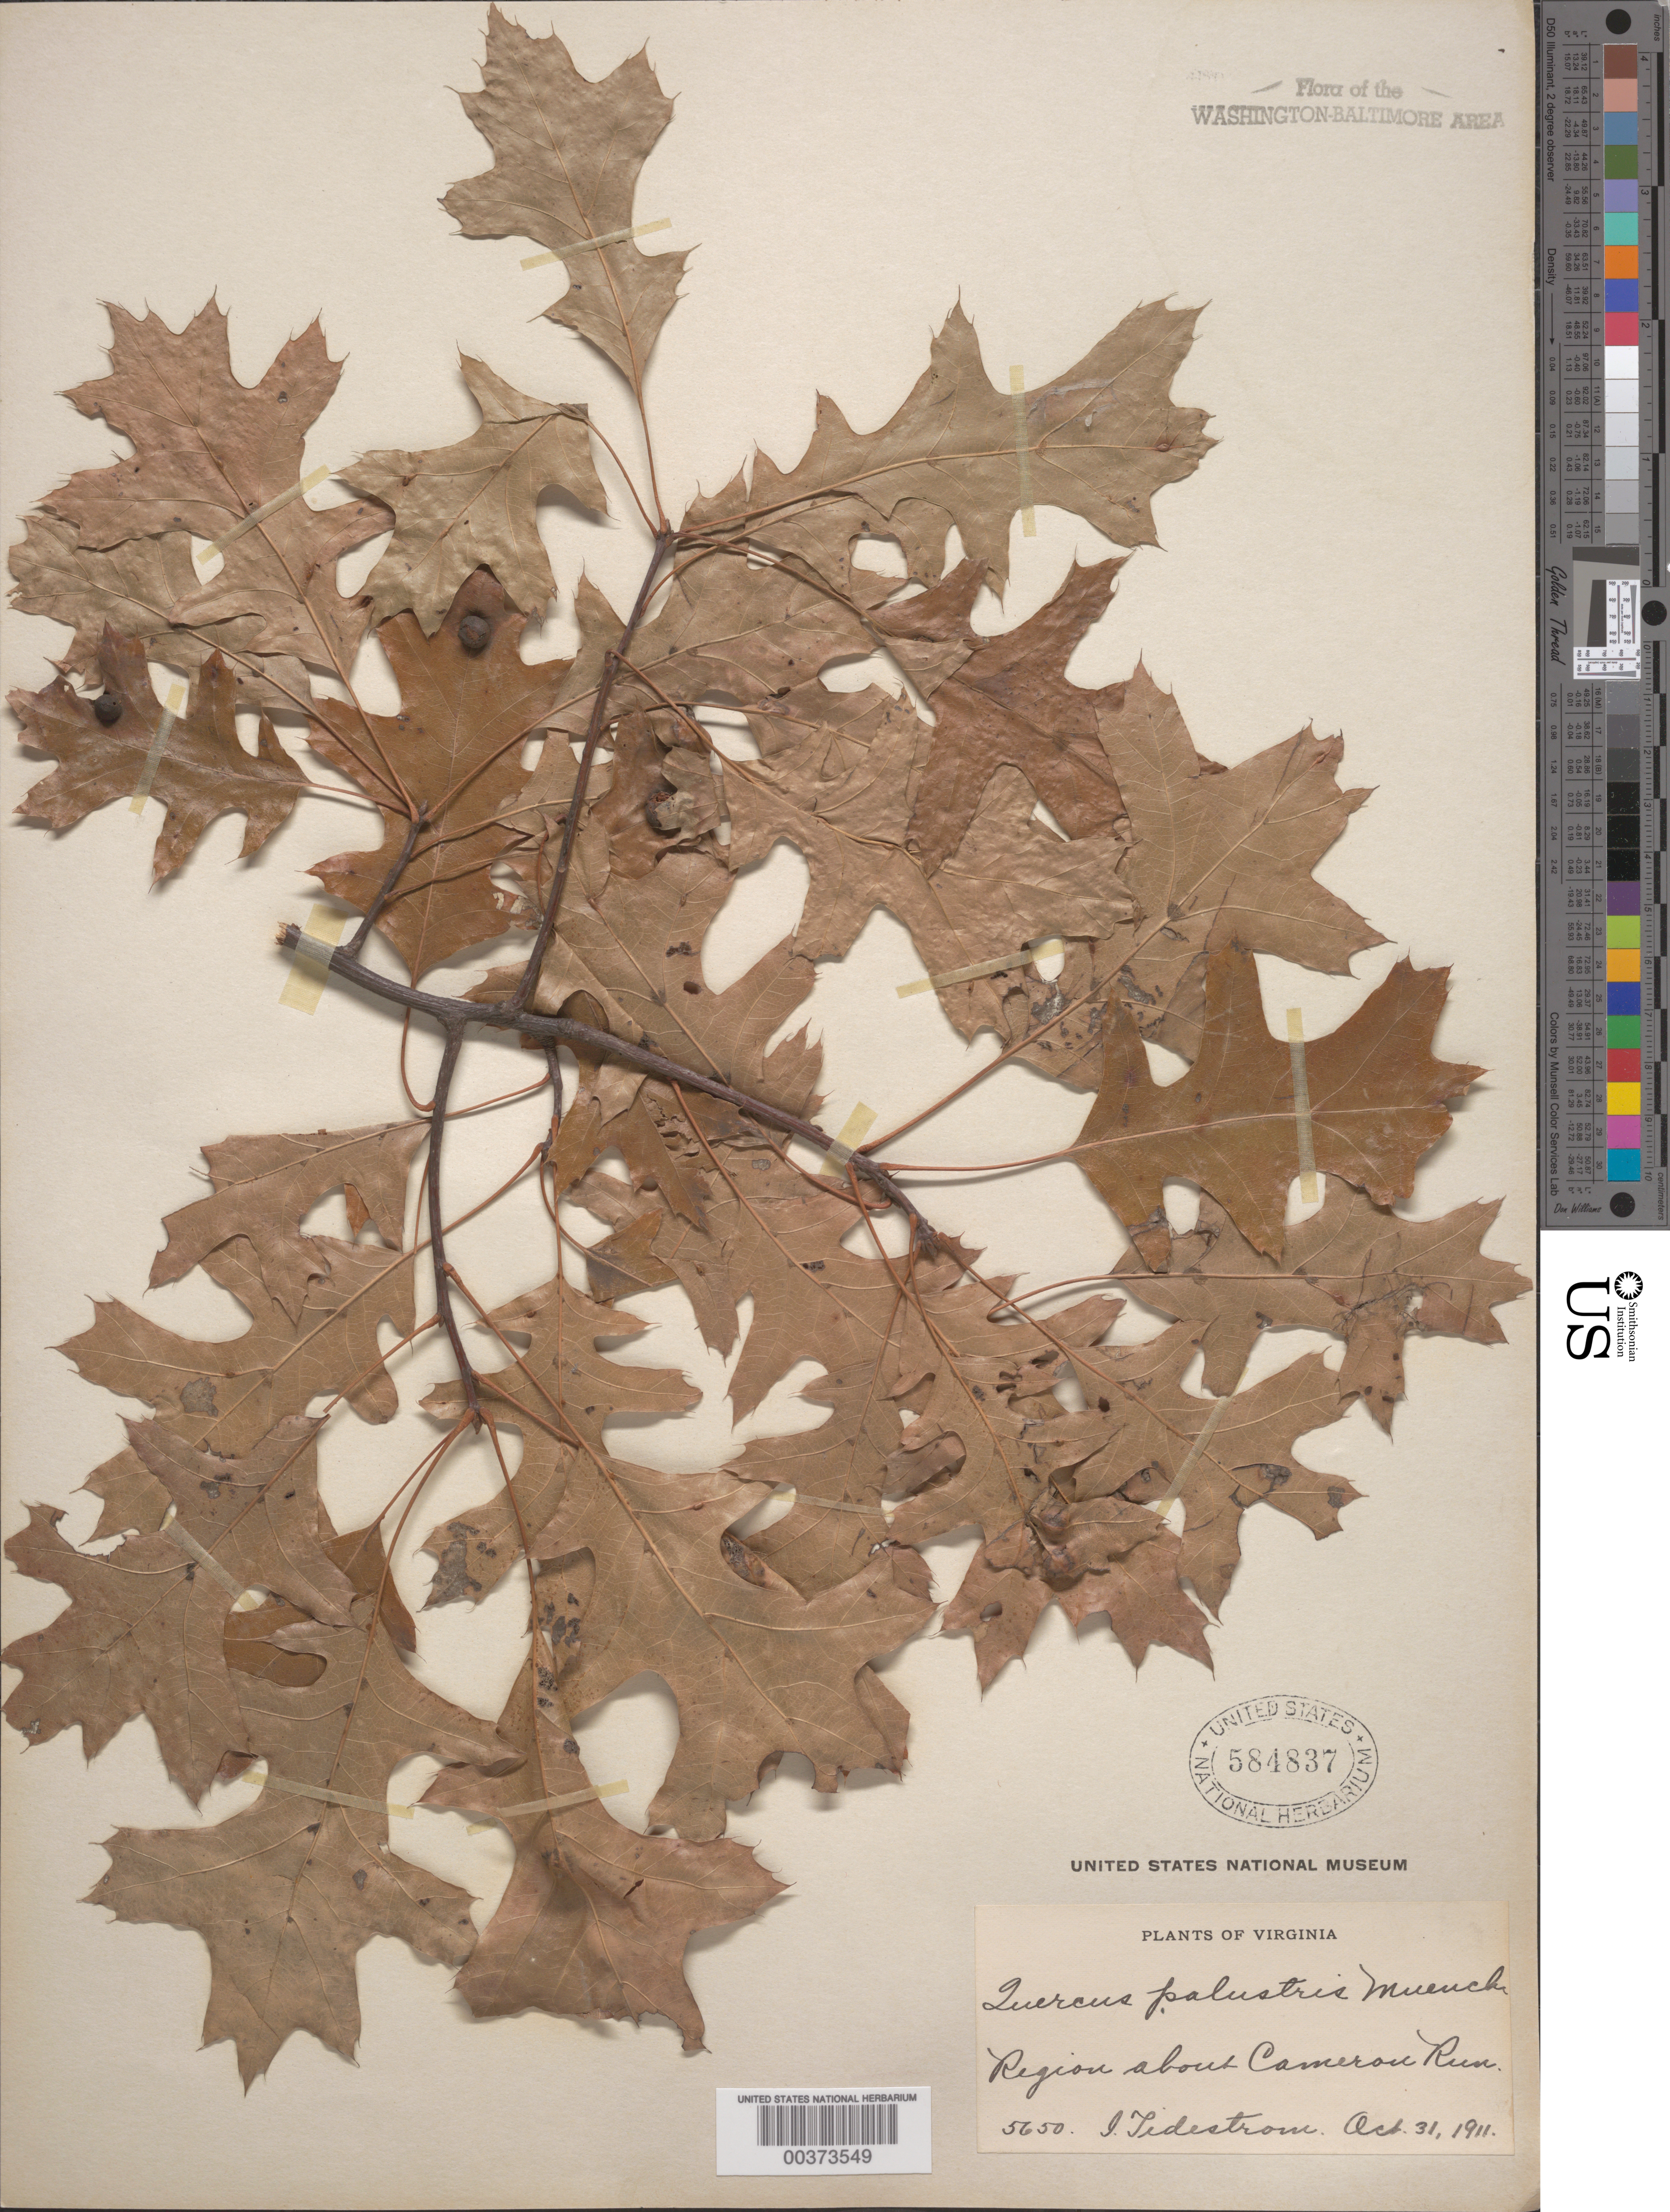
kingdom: Plantae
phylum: Tracheophyta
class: Magnoliopsida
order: Fagales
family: Fagaceae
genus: Quercus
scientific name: Quercus palustris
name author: Münchh.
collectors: I. F. Tidestrom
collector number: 5650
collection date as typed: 31 Oct 1911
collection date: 1911-10-31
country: United States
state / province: Virginia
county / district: Fairfax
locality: Cameron Run region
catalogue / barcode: US 584837